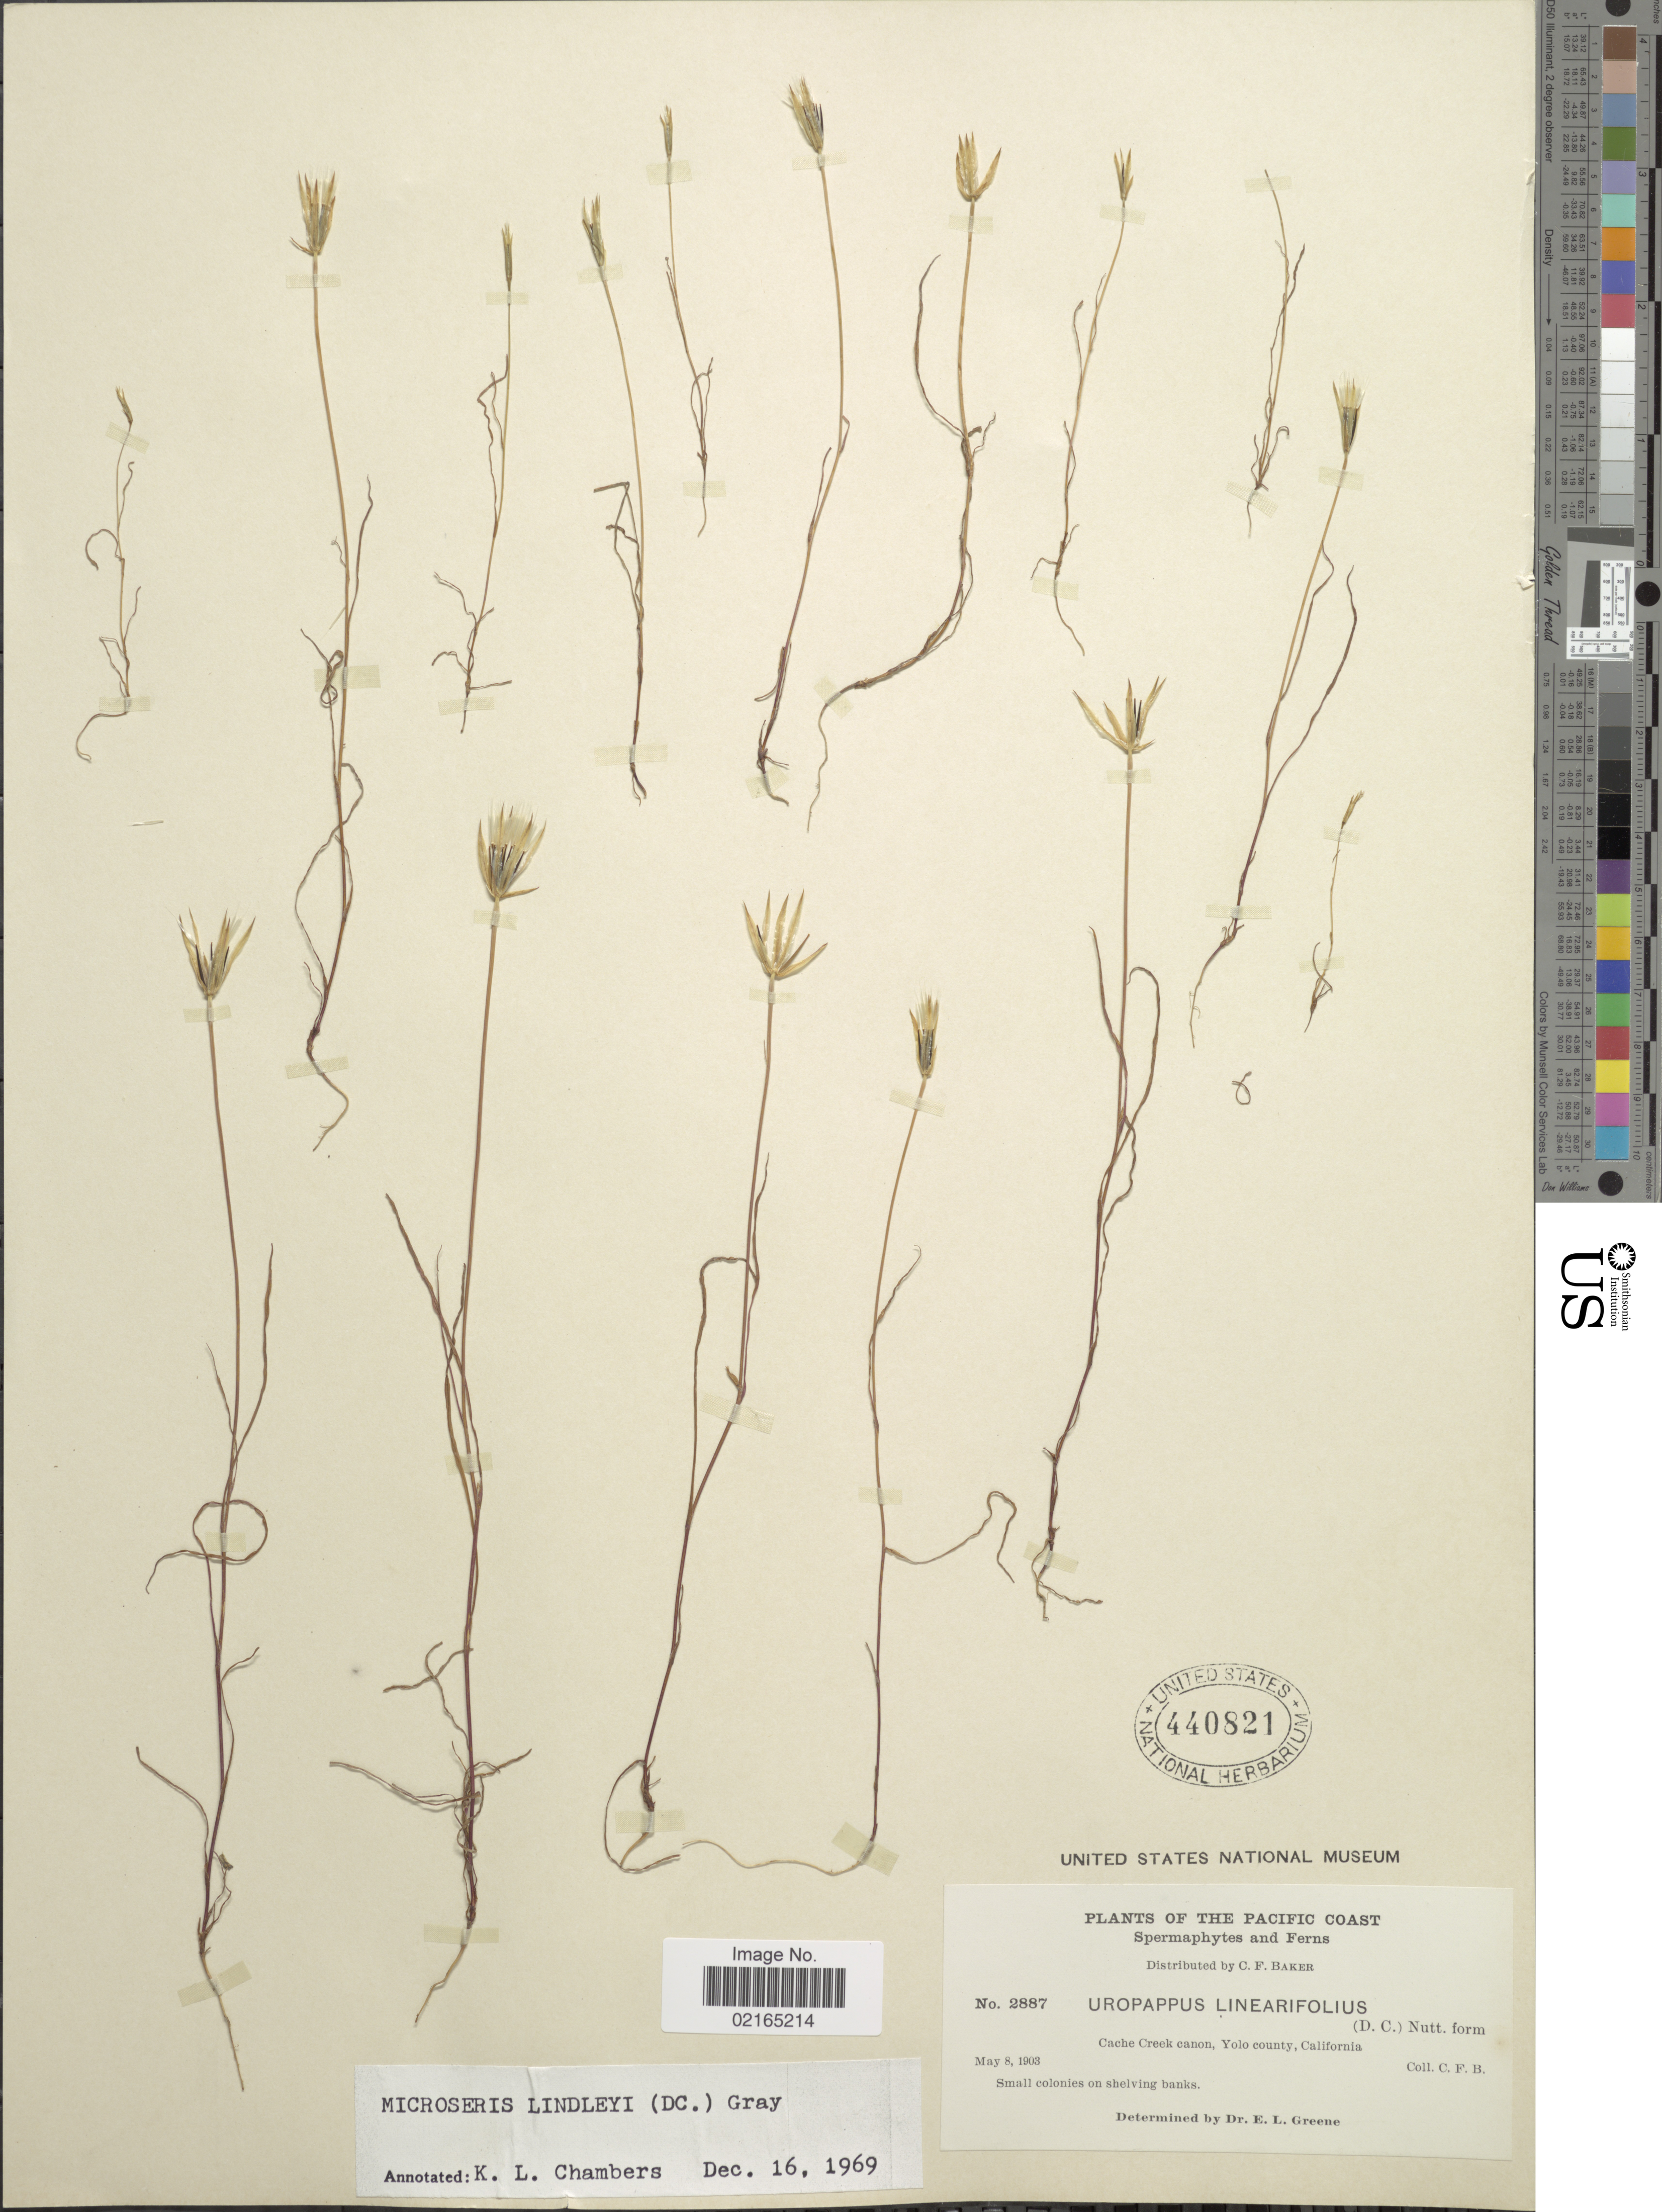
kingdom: Plantae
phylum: Tracheophyta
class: Magnoliopsida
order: Asterales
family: Asteraceae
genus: Uropappus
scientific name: Uropappus lindleyi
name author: (DC.) Nutt.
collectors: C. F. Baker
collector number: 2887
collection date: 1903-05-08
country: United States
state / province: California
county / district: Yolo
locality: Pacific Coast, Cache Creek canon, Yolo county.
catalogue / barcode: US 440821